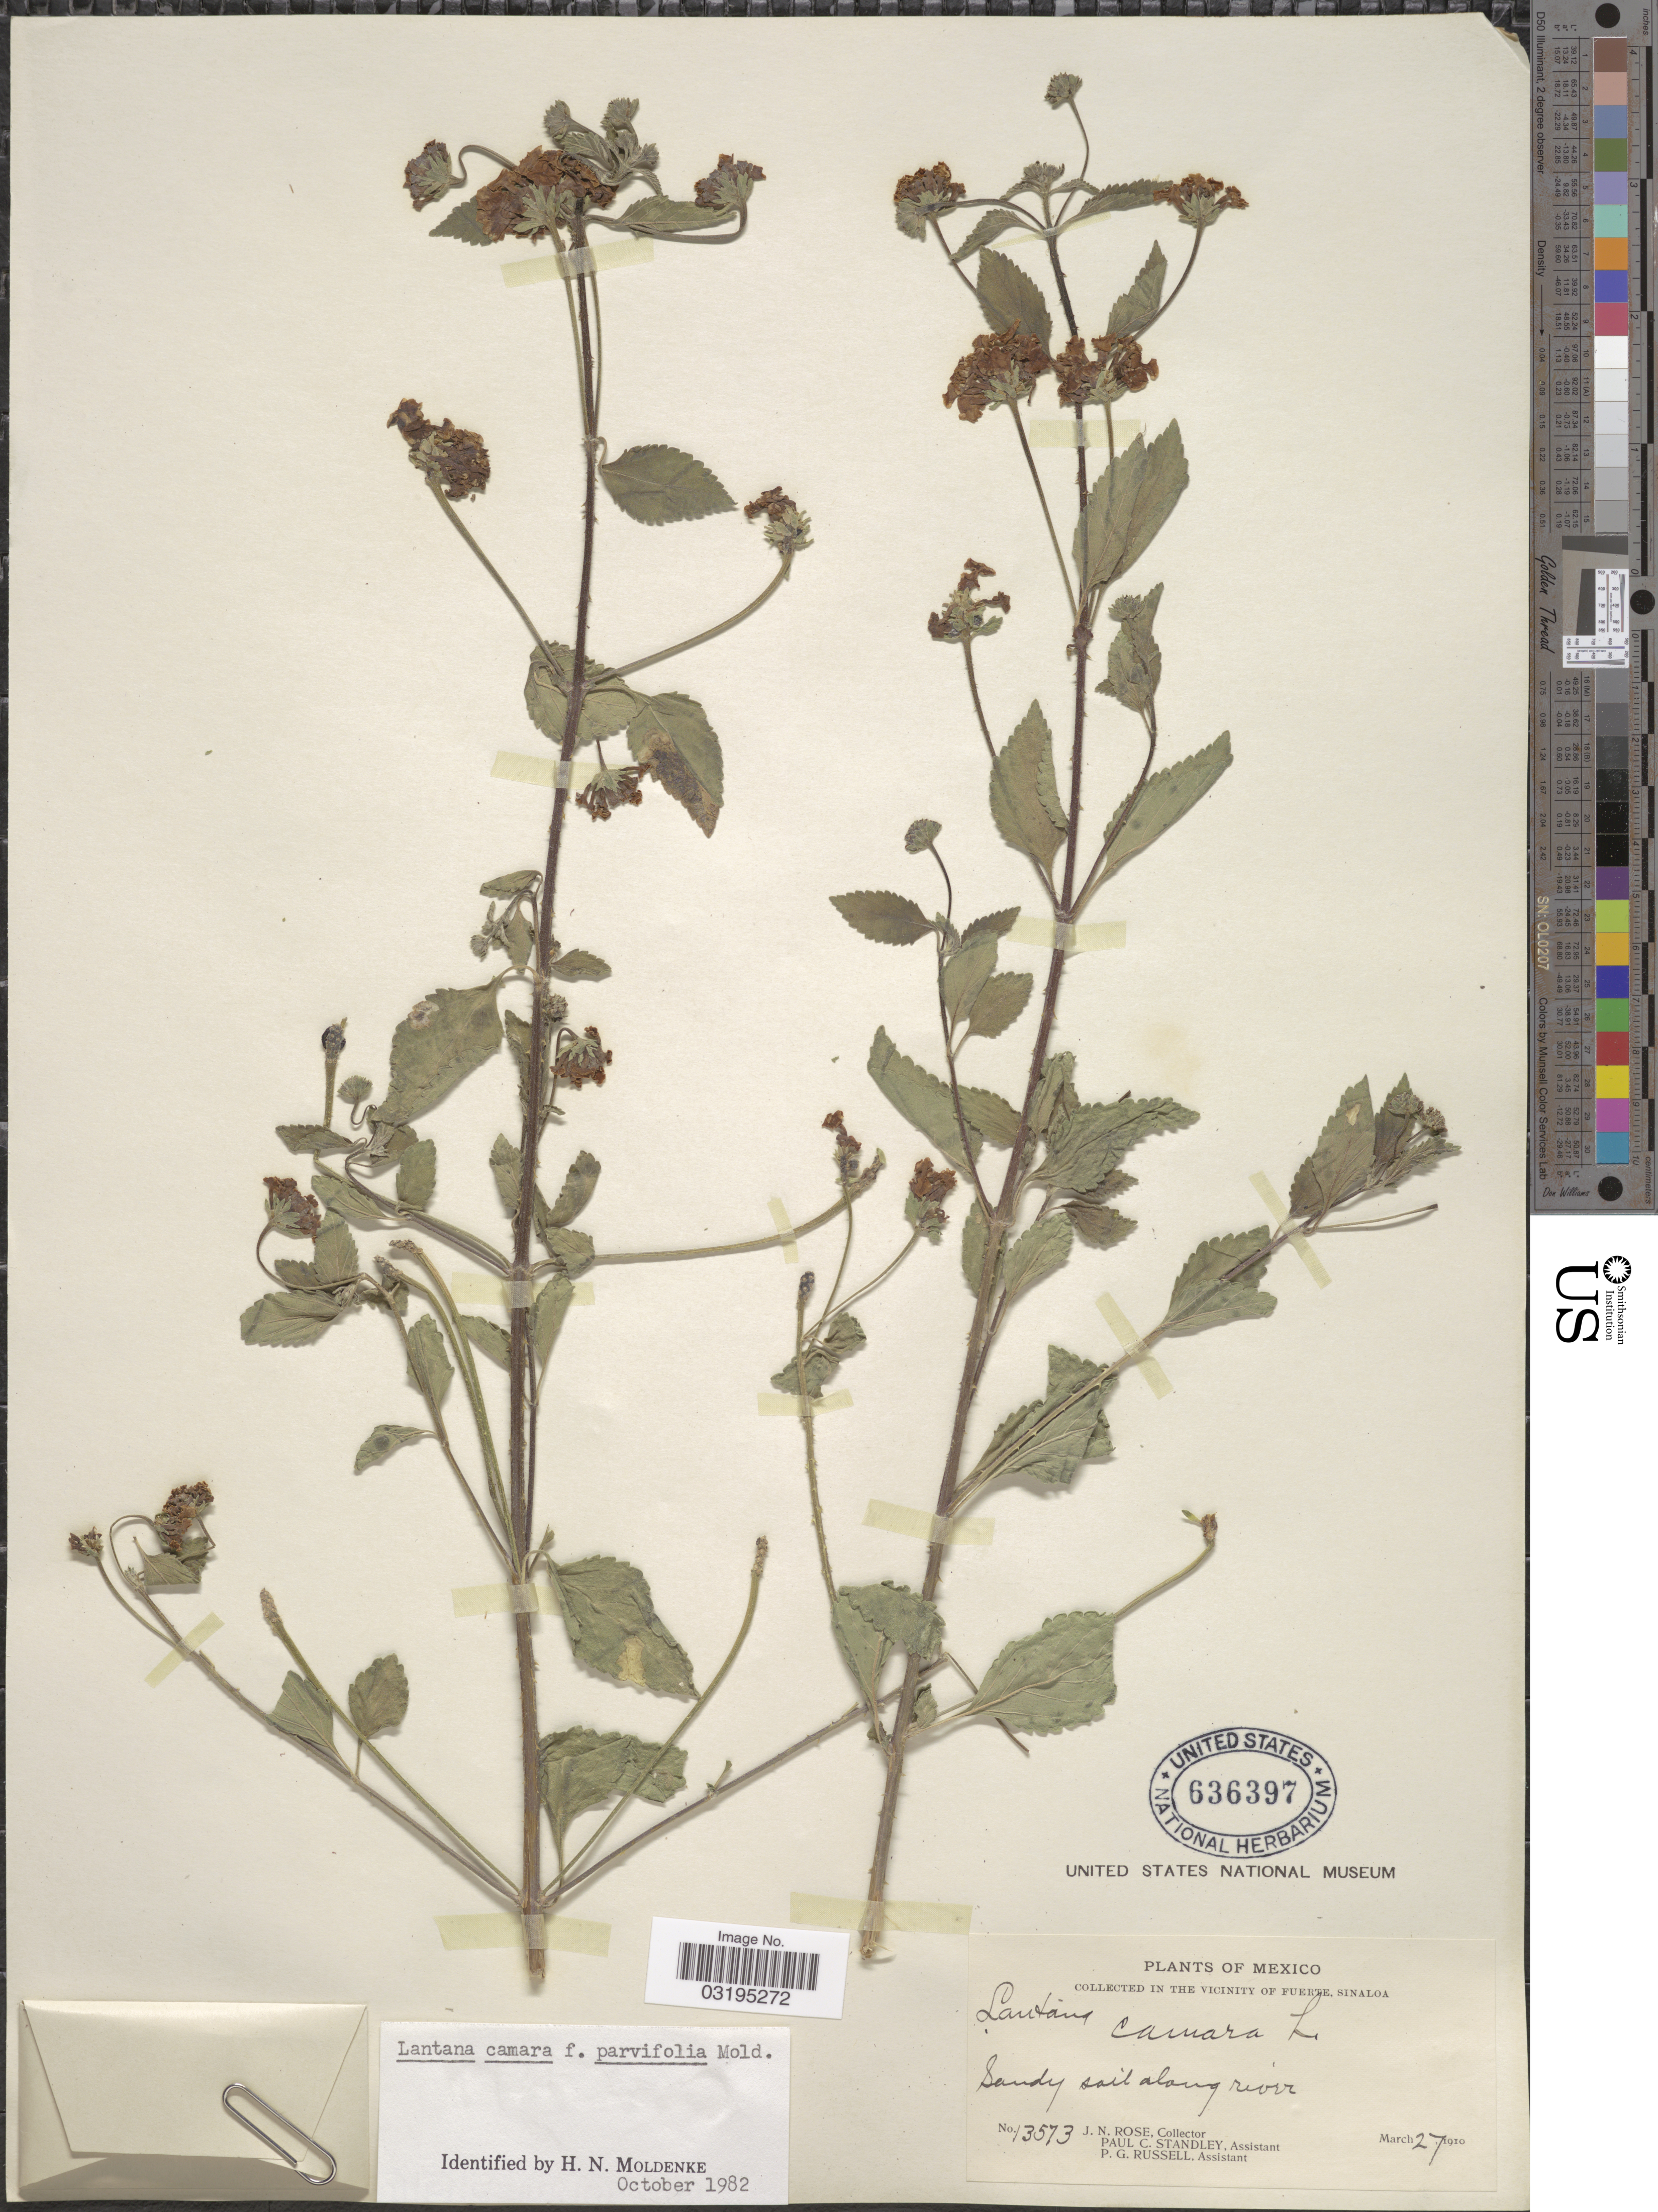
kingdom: Plantae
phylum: Tracheophyta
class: Magnoliopsida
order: Lamiales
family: Verbenaceae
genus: Lantana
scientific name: Lantana camara f. parvifolia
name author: Moldenke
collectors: J. N. Rose, P. C. Standley & P. G. Russell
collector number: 13573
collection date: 1910-03-27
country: Mexico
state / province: Sinaloa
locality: Vicinity of Fuerte. Sandy soil along river.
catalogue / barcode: US 636397